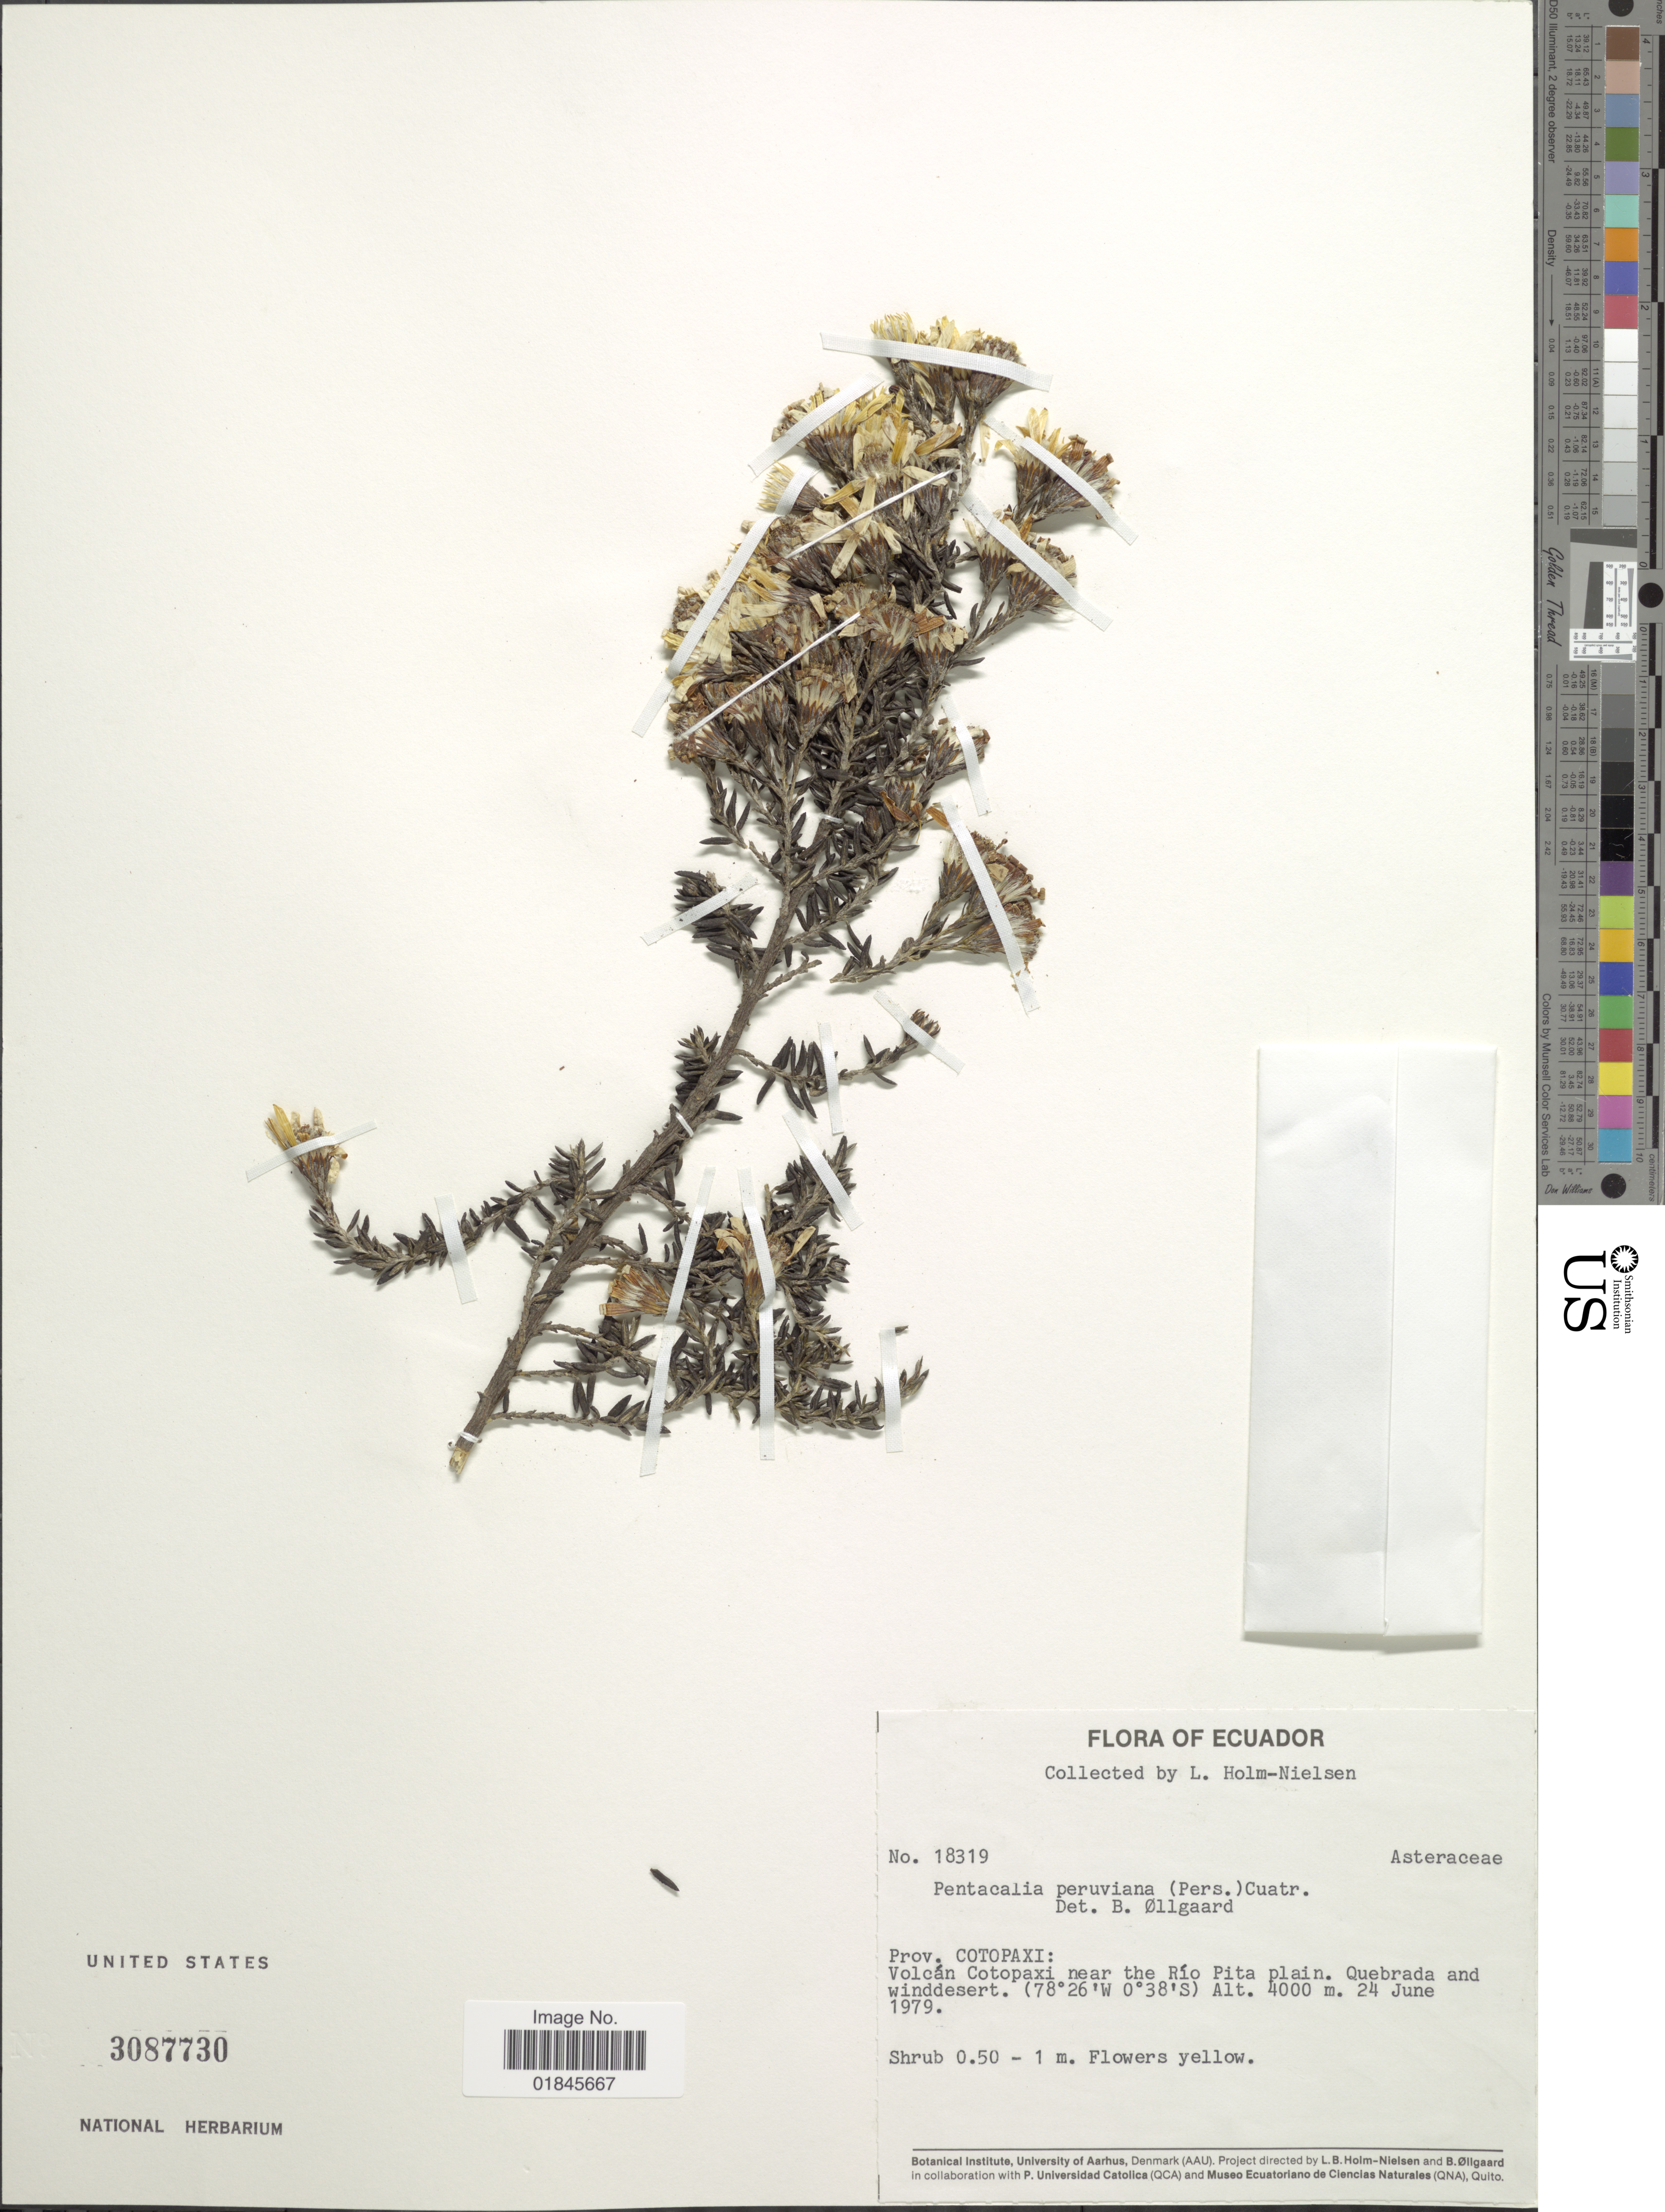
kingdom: Plantae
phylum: Tracheophyta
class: Magnoliopsida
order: Asterales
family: Asteraceae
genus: Pentacalia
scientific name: Pentacalia peruviana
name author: (Pers.) Cuatrec.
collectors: L. B. Holm-Nielsen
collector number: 18319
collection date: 1979-06-24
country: Ecuador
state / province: Cotopaxi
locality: Prov. Cotopaxi: Volcán Cotopaxi near the Río Pita plain. Quebrada and winddesert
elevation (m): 4000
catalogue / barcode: US 3087730